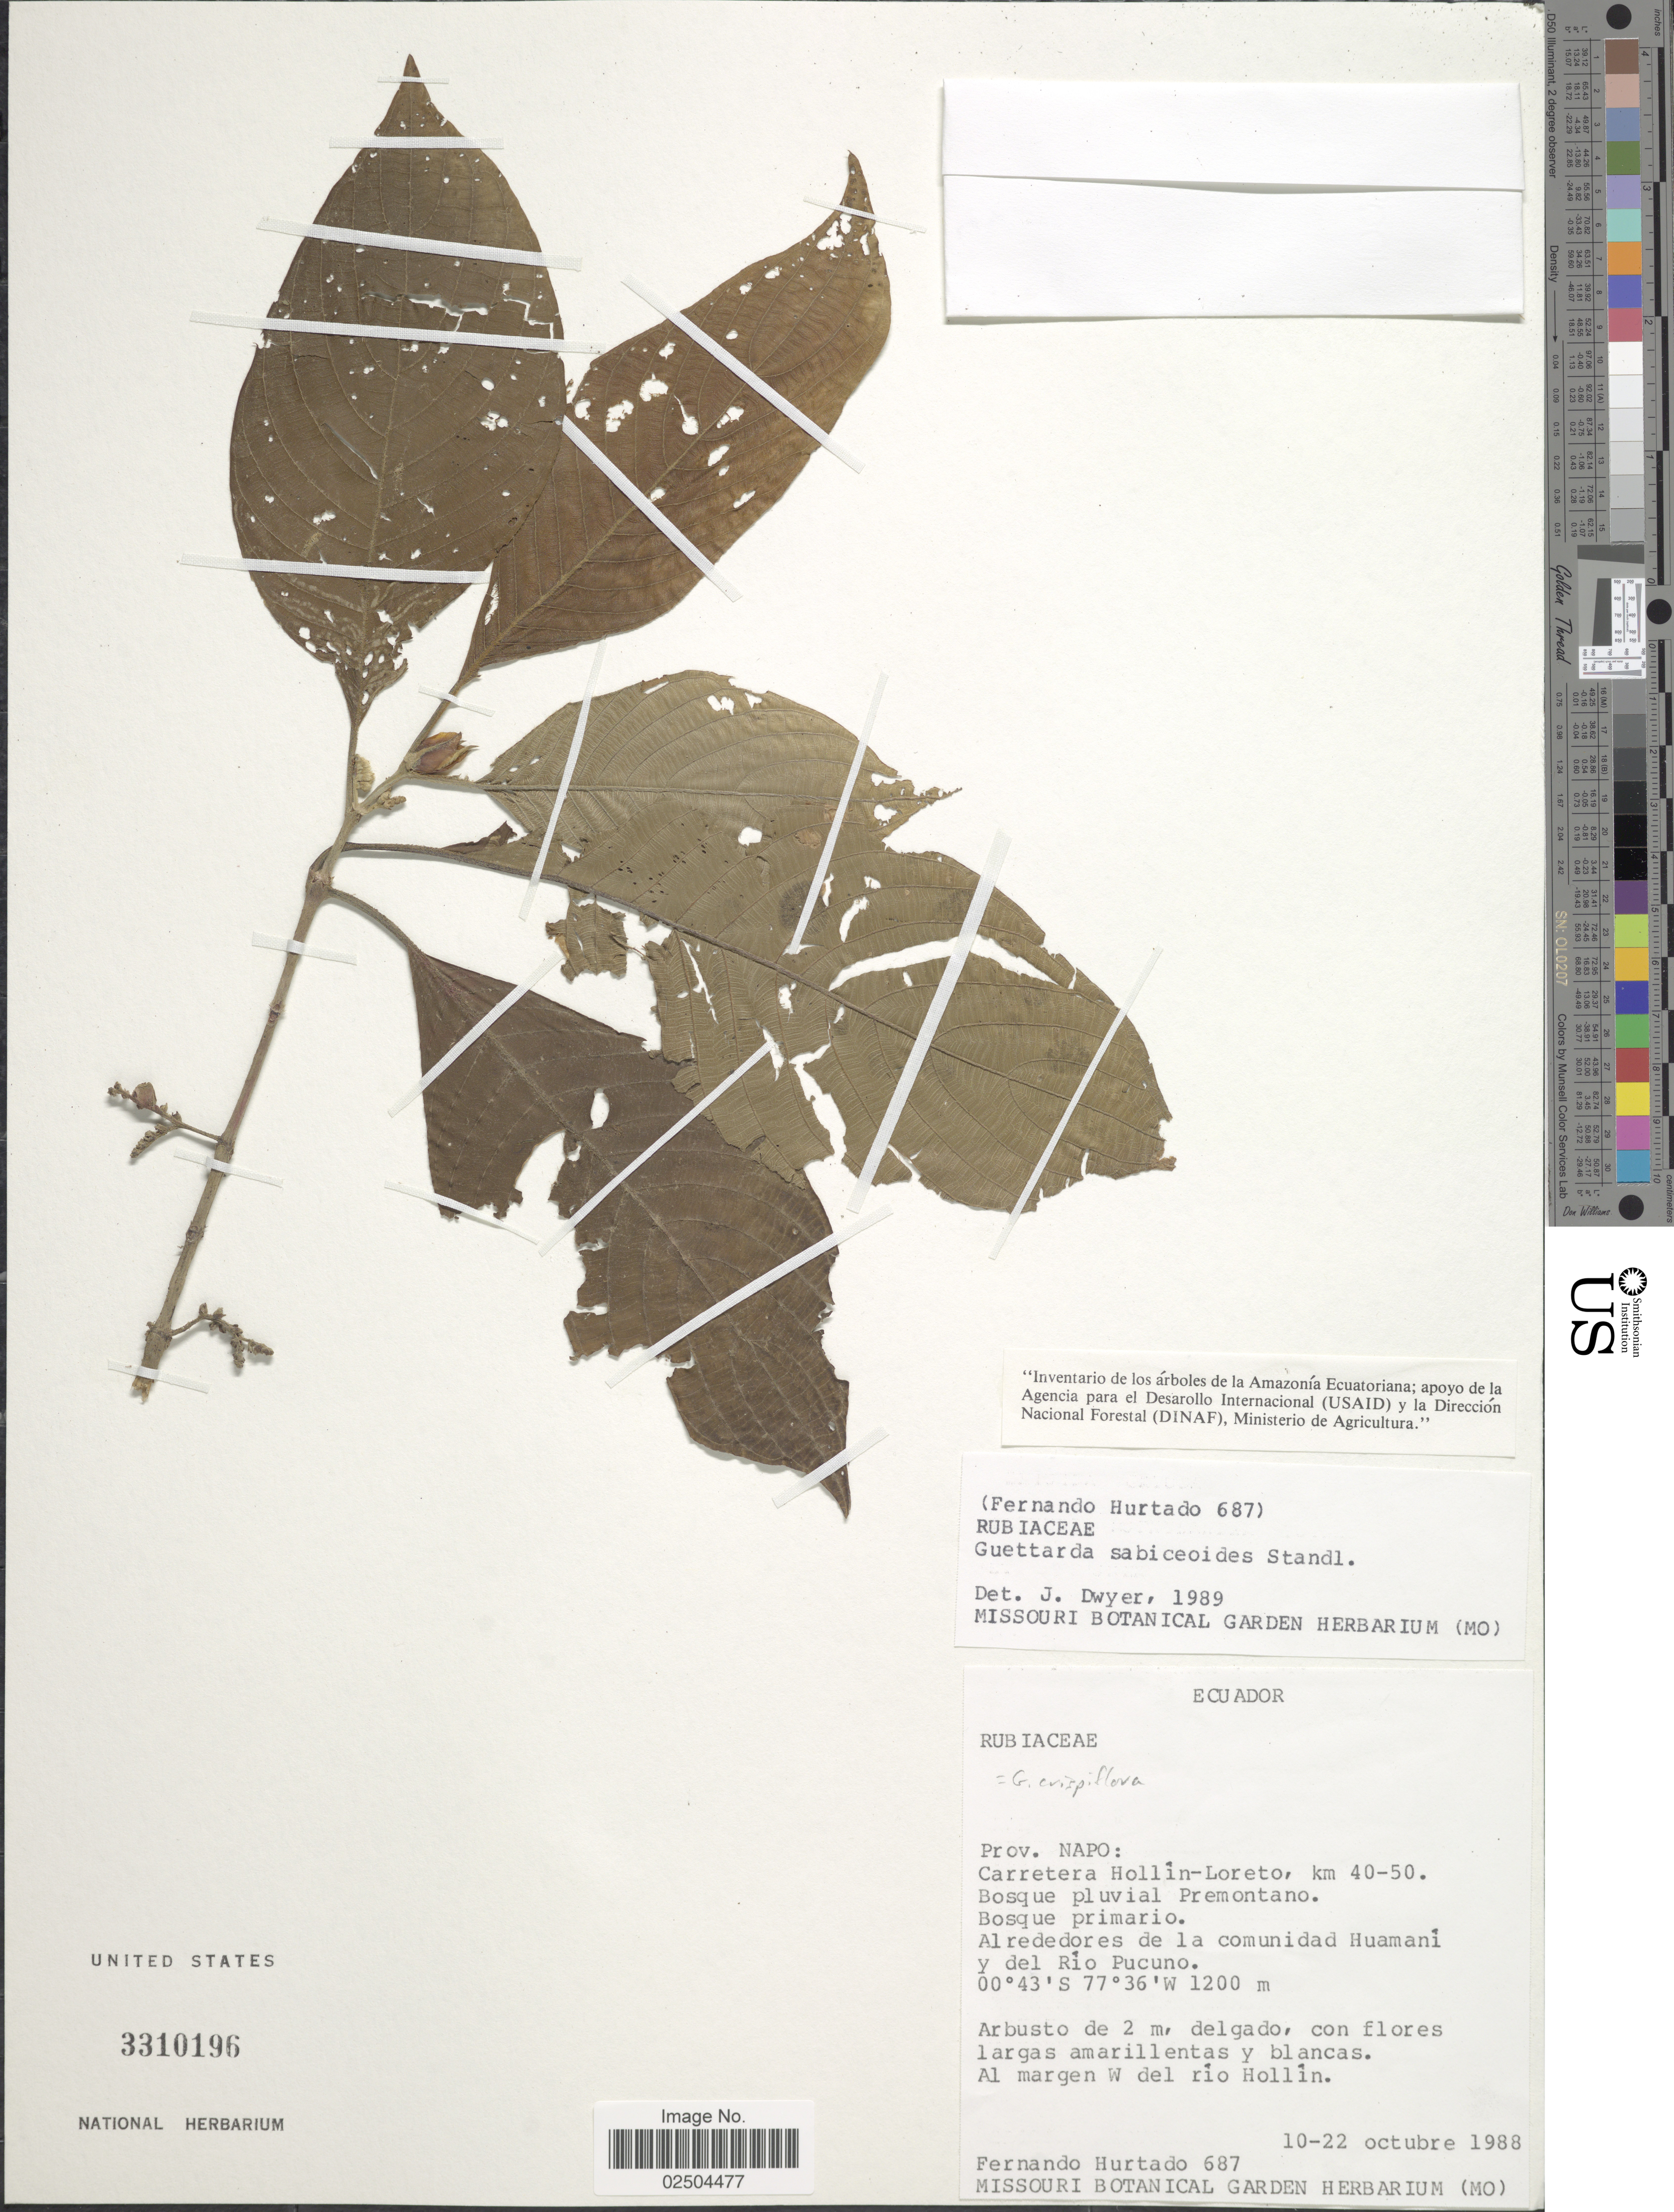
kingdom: Plantae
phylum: Tracheophyta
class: Magnoliopsida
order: Gentianales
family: Rubiaceae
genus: Guettarda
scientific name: Guettarda crispiflora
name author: Vahl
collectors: F. Hurtado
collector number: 687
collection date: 1988-10-10/1988-10-22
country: Ecuador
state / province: Napo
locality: Prov. Napo: Carretera Hollin-Loreto, km 40-50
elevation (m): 1200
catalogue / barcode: US 3310196